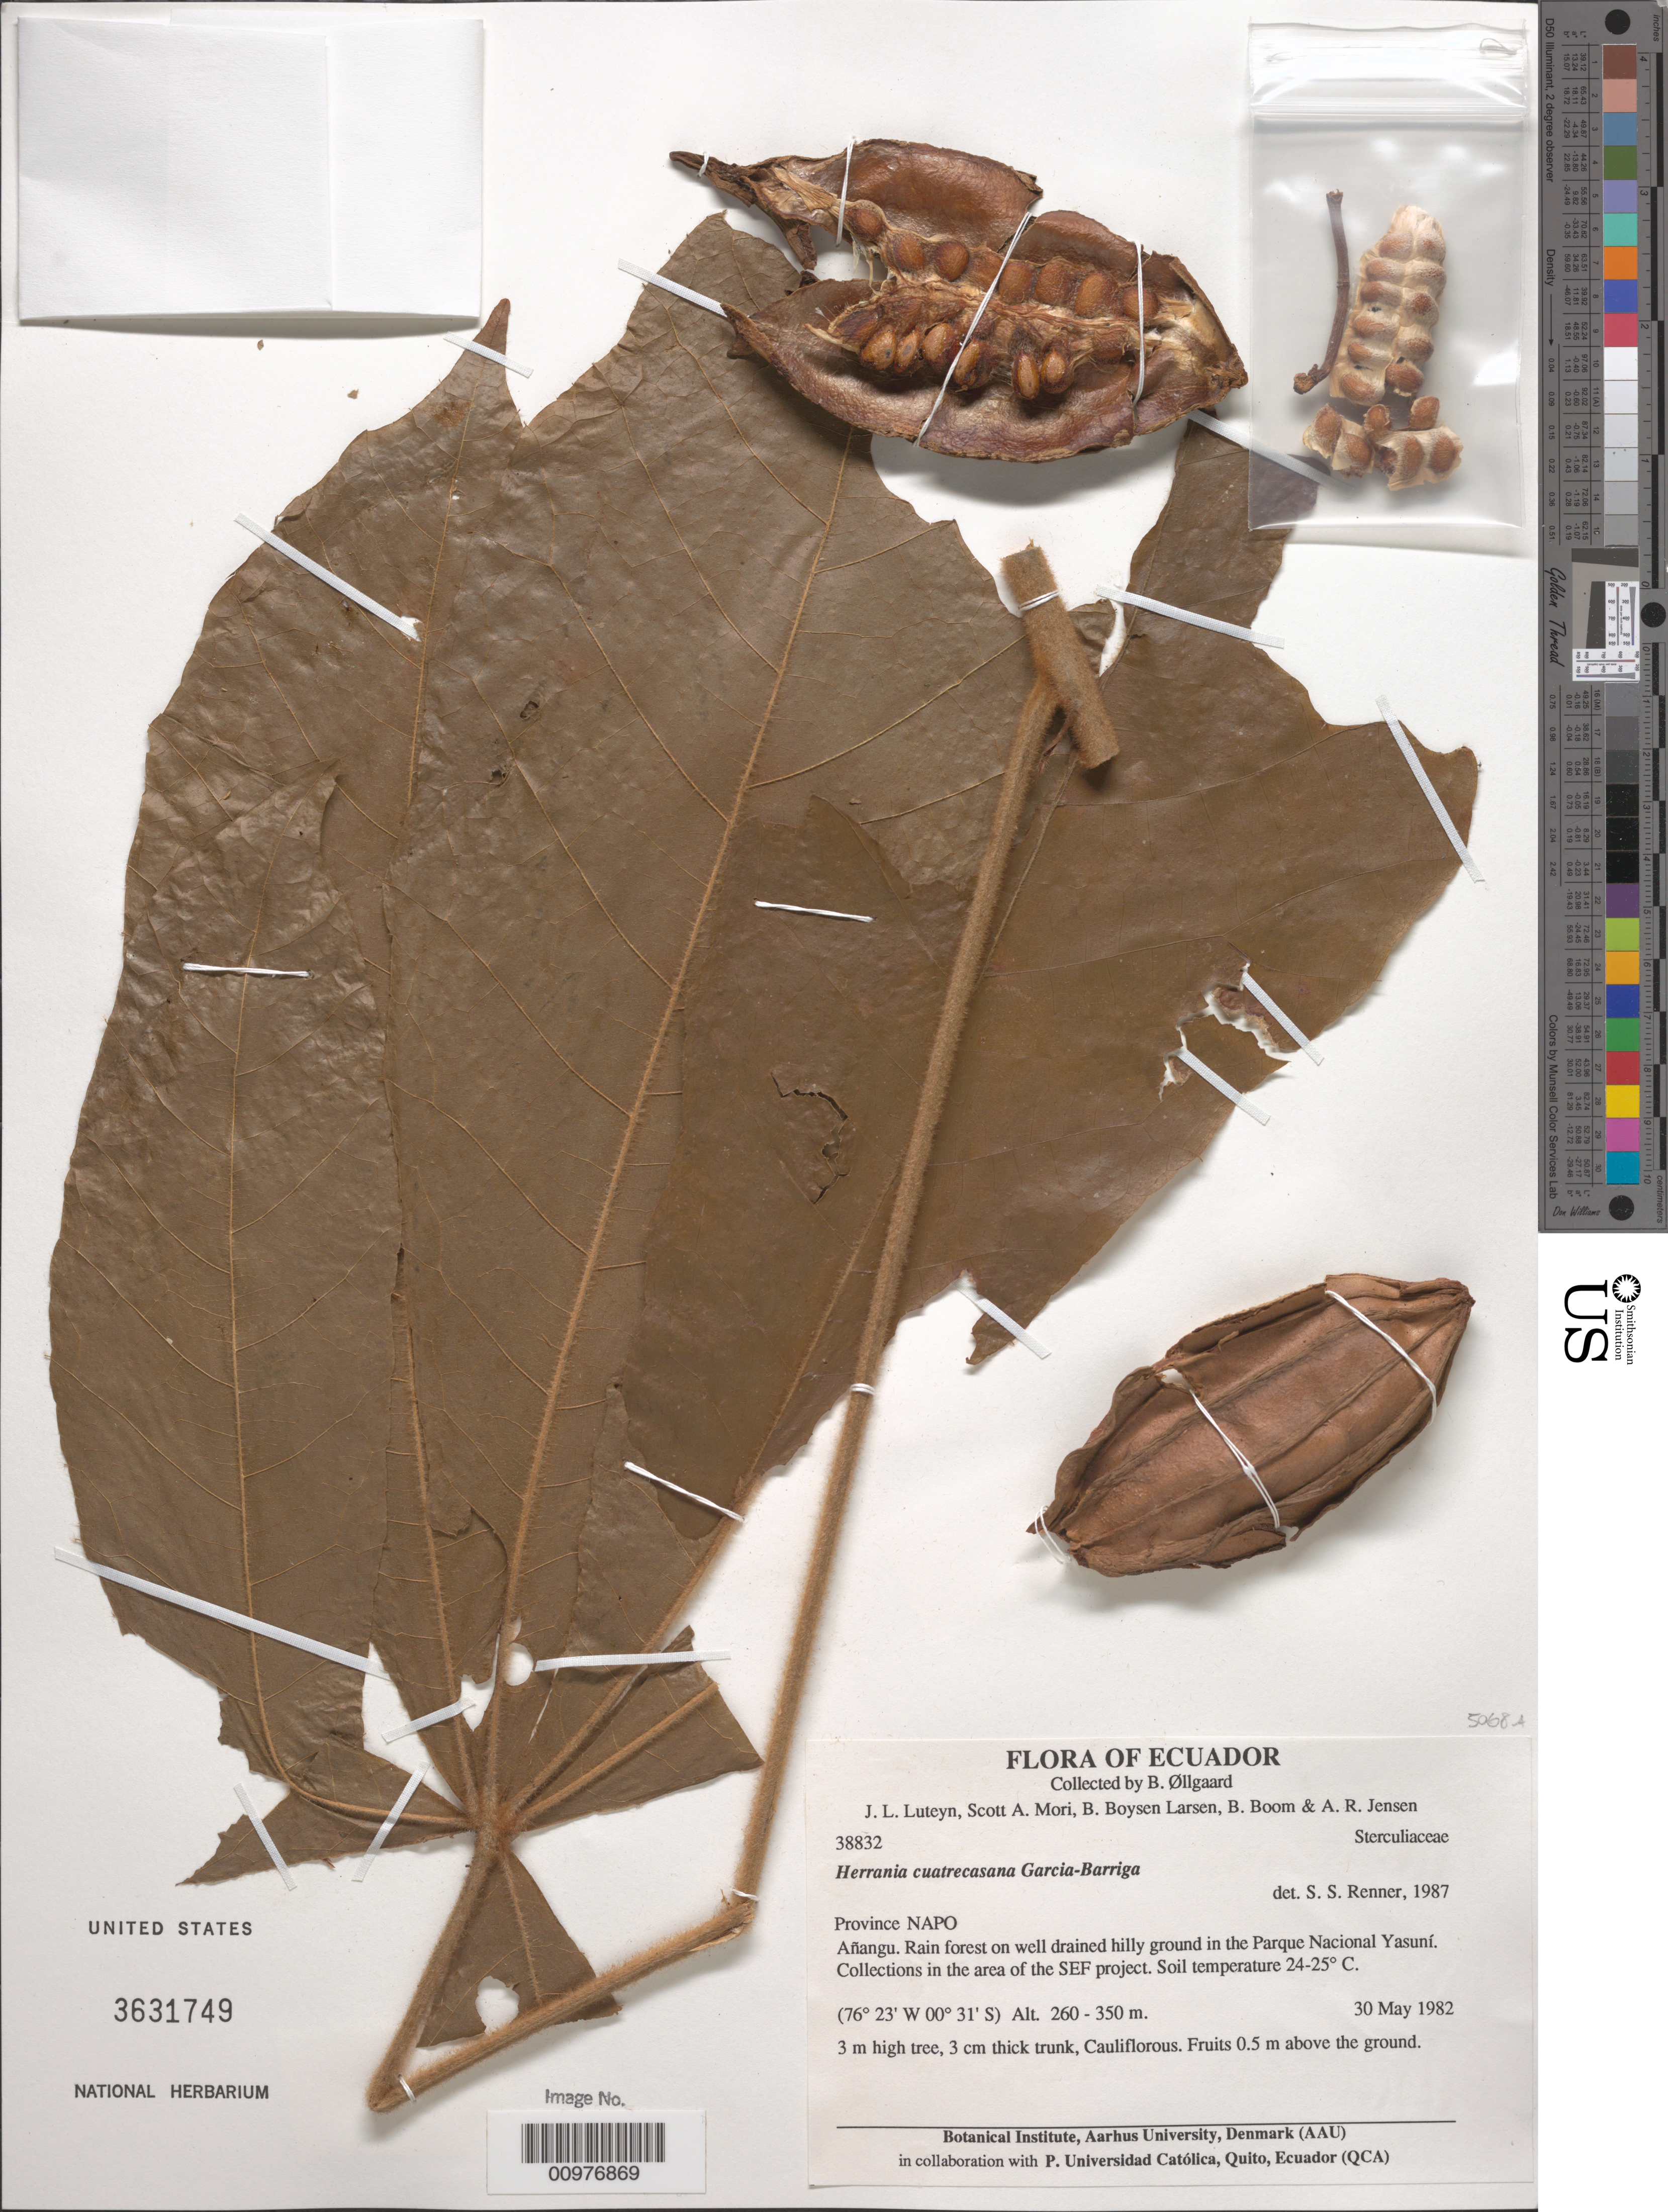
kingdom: Plantae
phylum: Tracheophyta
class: Magnoliopsida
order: Malvales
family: Malvaceae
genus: Herrania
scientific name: Herrania nitida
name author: (Poepp.) R.E. Schult.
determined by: Colli-Silva, Matheus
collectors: B. Øllgaard, J. L. Luteyn, S. Mori, B. Larsen & B. M. Boom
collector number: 38832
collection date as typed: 30 May 1982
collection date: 1982-05-30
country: Ecuador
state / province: Napo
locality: Anangu; Parque Nacional Yasuni; area of the SEF project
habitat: rain forest; well drained hilly ground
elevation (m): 260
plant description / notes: Collections in the area of the SEF project.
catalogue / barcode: US 3631749